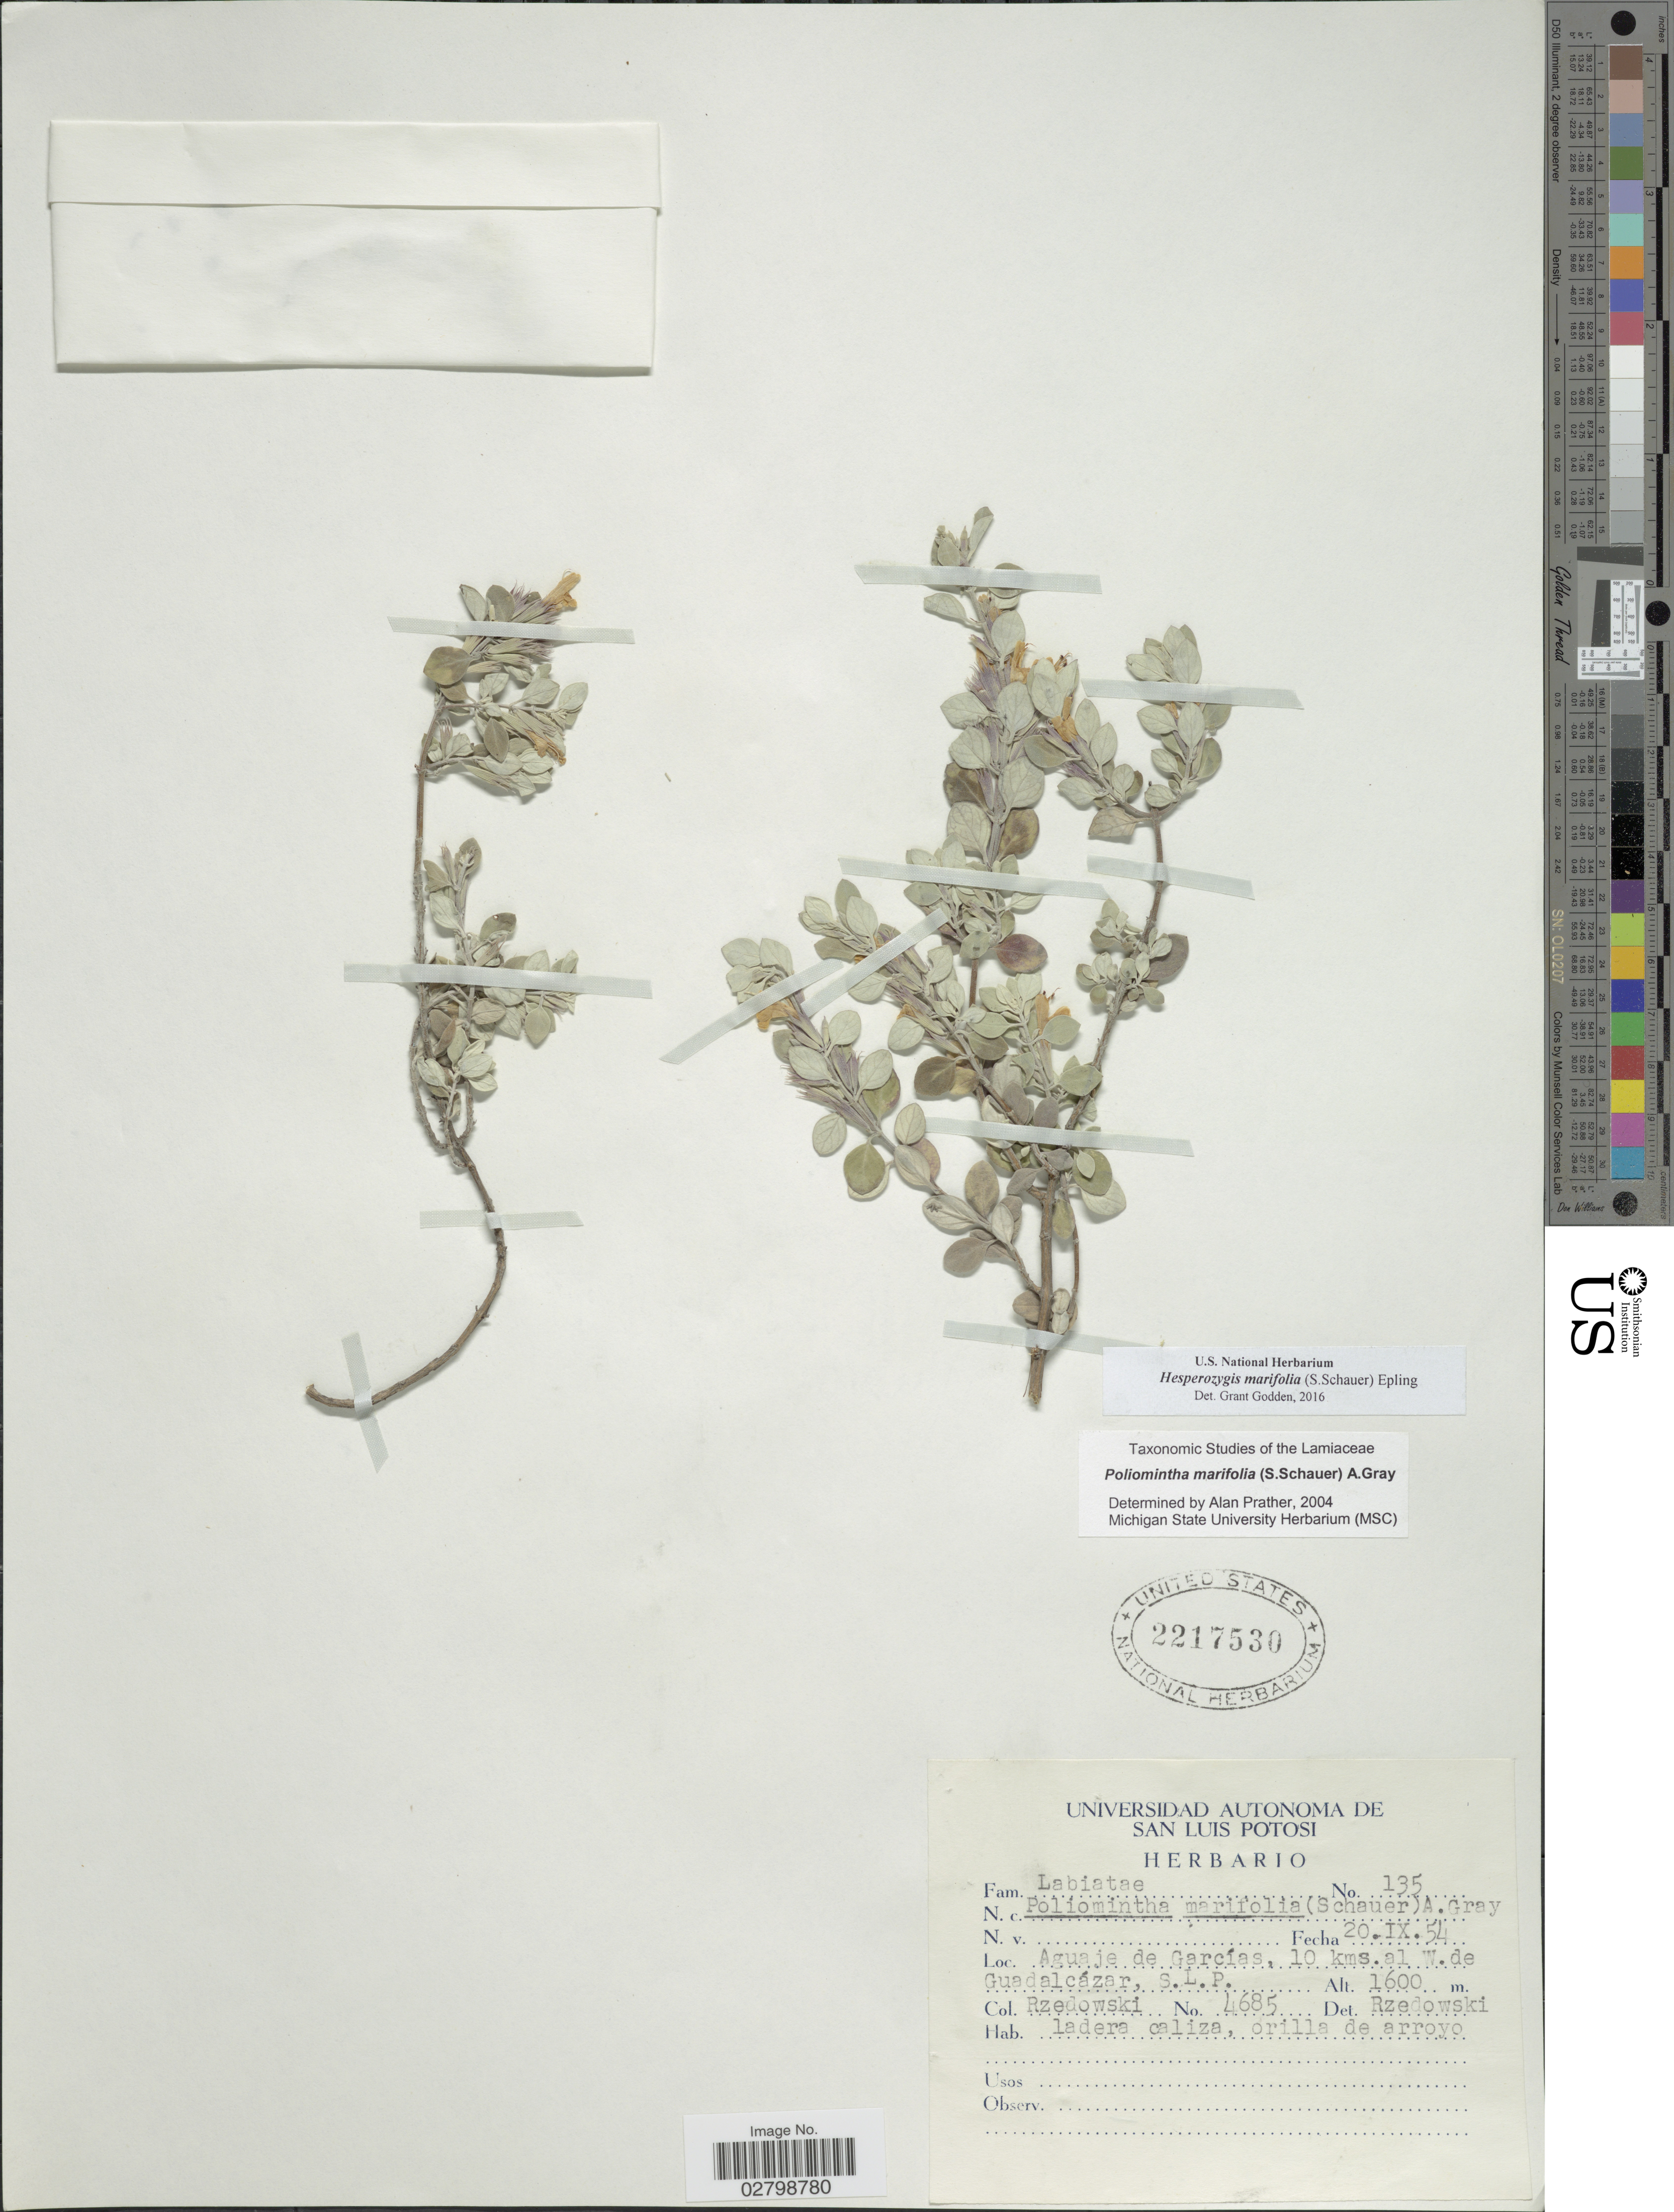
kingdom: Plantae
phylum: Tracheophyta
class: Magnoliopsida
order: Lamiales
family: Lamiaceae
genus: Hesperozygis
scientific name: Hesperozygis marifolia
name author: (S. Schauer) Epling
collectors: Rzedowski, --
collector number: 4685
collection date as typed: Transcribed d/m/y: 20/9/54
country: Mexico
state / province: San Luis Potosí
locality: Aguaje de Garcías, 10 kms. al W. de Guadalcázar, S.L.P.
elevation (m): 1600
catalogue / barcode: US 2217530